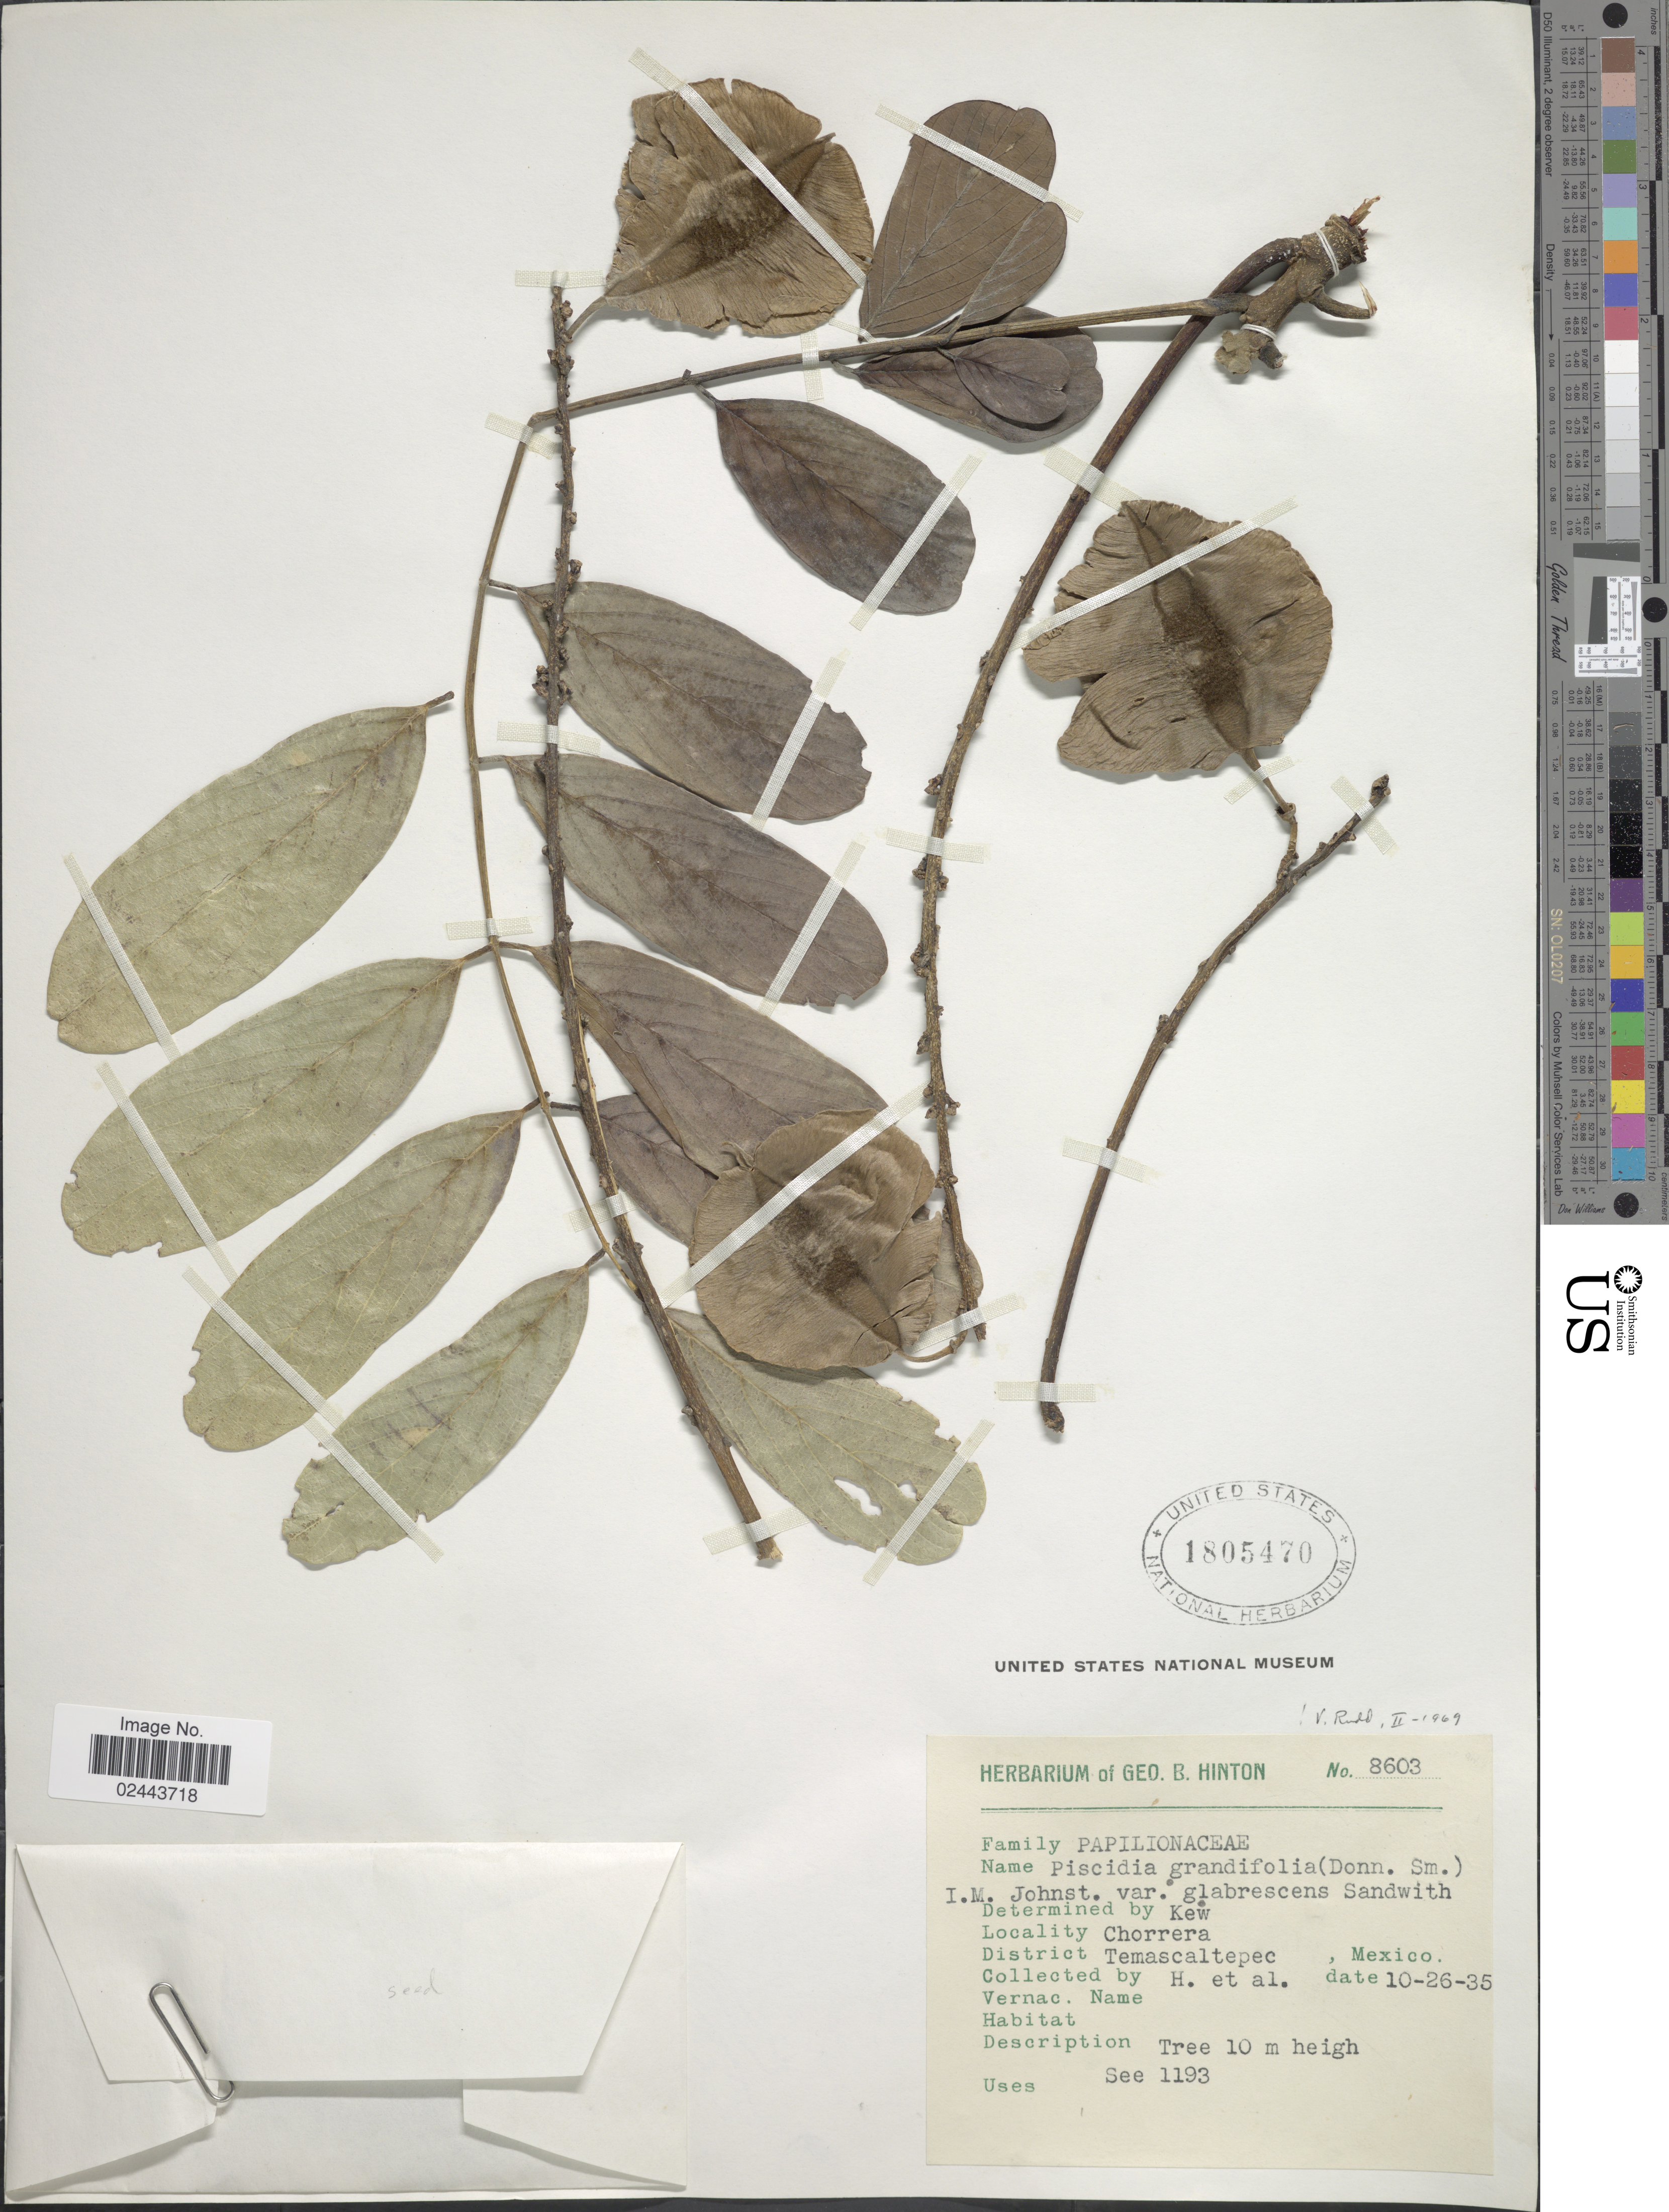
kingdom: Plantae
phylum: Tracheophyta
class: Magnoliopsida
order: Fabales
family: Fabaceae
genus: Piscidia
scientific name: Piscidia grandifolia var. glabrescens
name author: Sandwith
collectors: G. B. Hinton & et al.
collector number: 8603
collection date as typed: Transcribed d/m/y: 26/10/35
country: Mexico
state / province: México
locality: Chorrera, District Temascaltepec.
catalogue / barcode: US 1805470